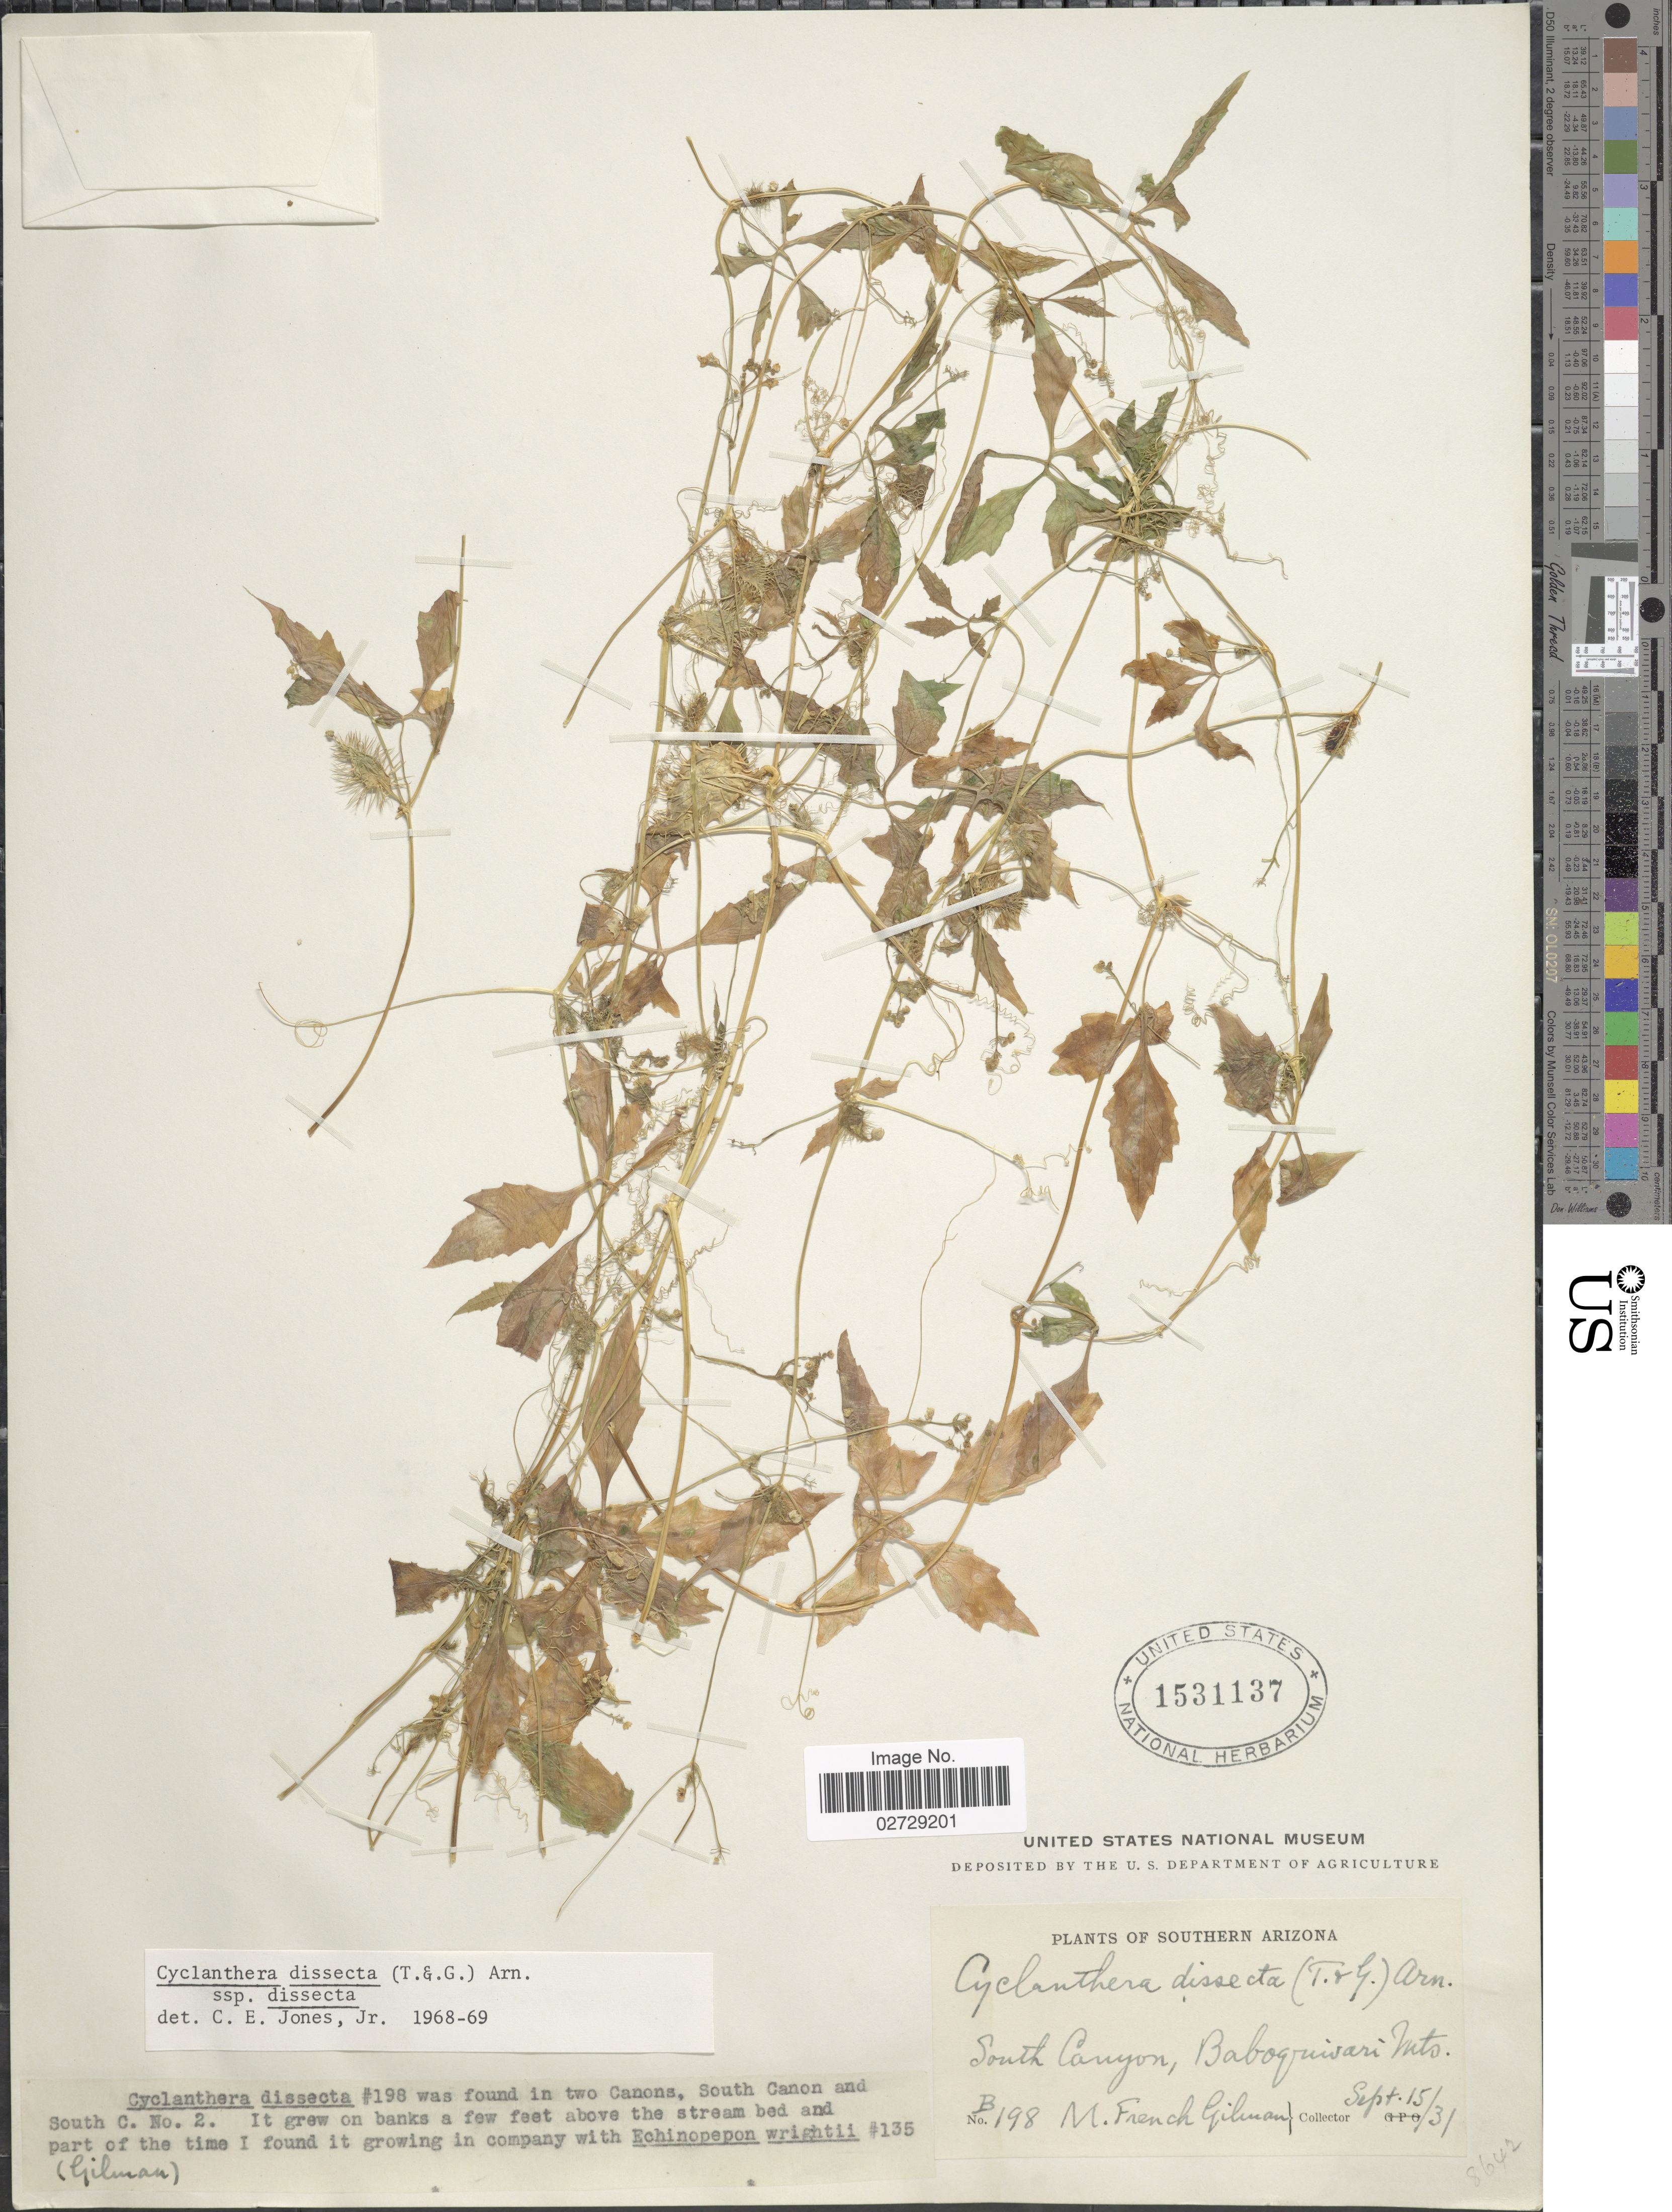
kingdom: Plantae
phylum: Tracheophyta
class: Magnoliopsida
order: Cucurbitales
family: Cucurbitaceae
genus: Cyclanthera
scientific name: Cyclanthera dissecta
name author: (Torr. & A. Gray) Arn.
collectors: M. F. Gilman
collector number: B198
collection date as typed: Transcribed d/m/y: 15/9/31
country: United States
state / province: Arizona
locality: Southern Arizona, South Canyon, Baboquivari Mts.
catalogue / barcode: US 1531137